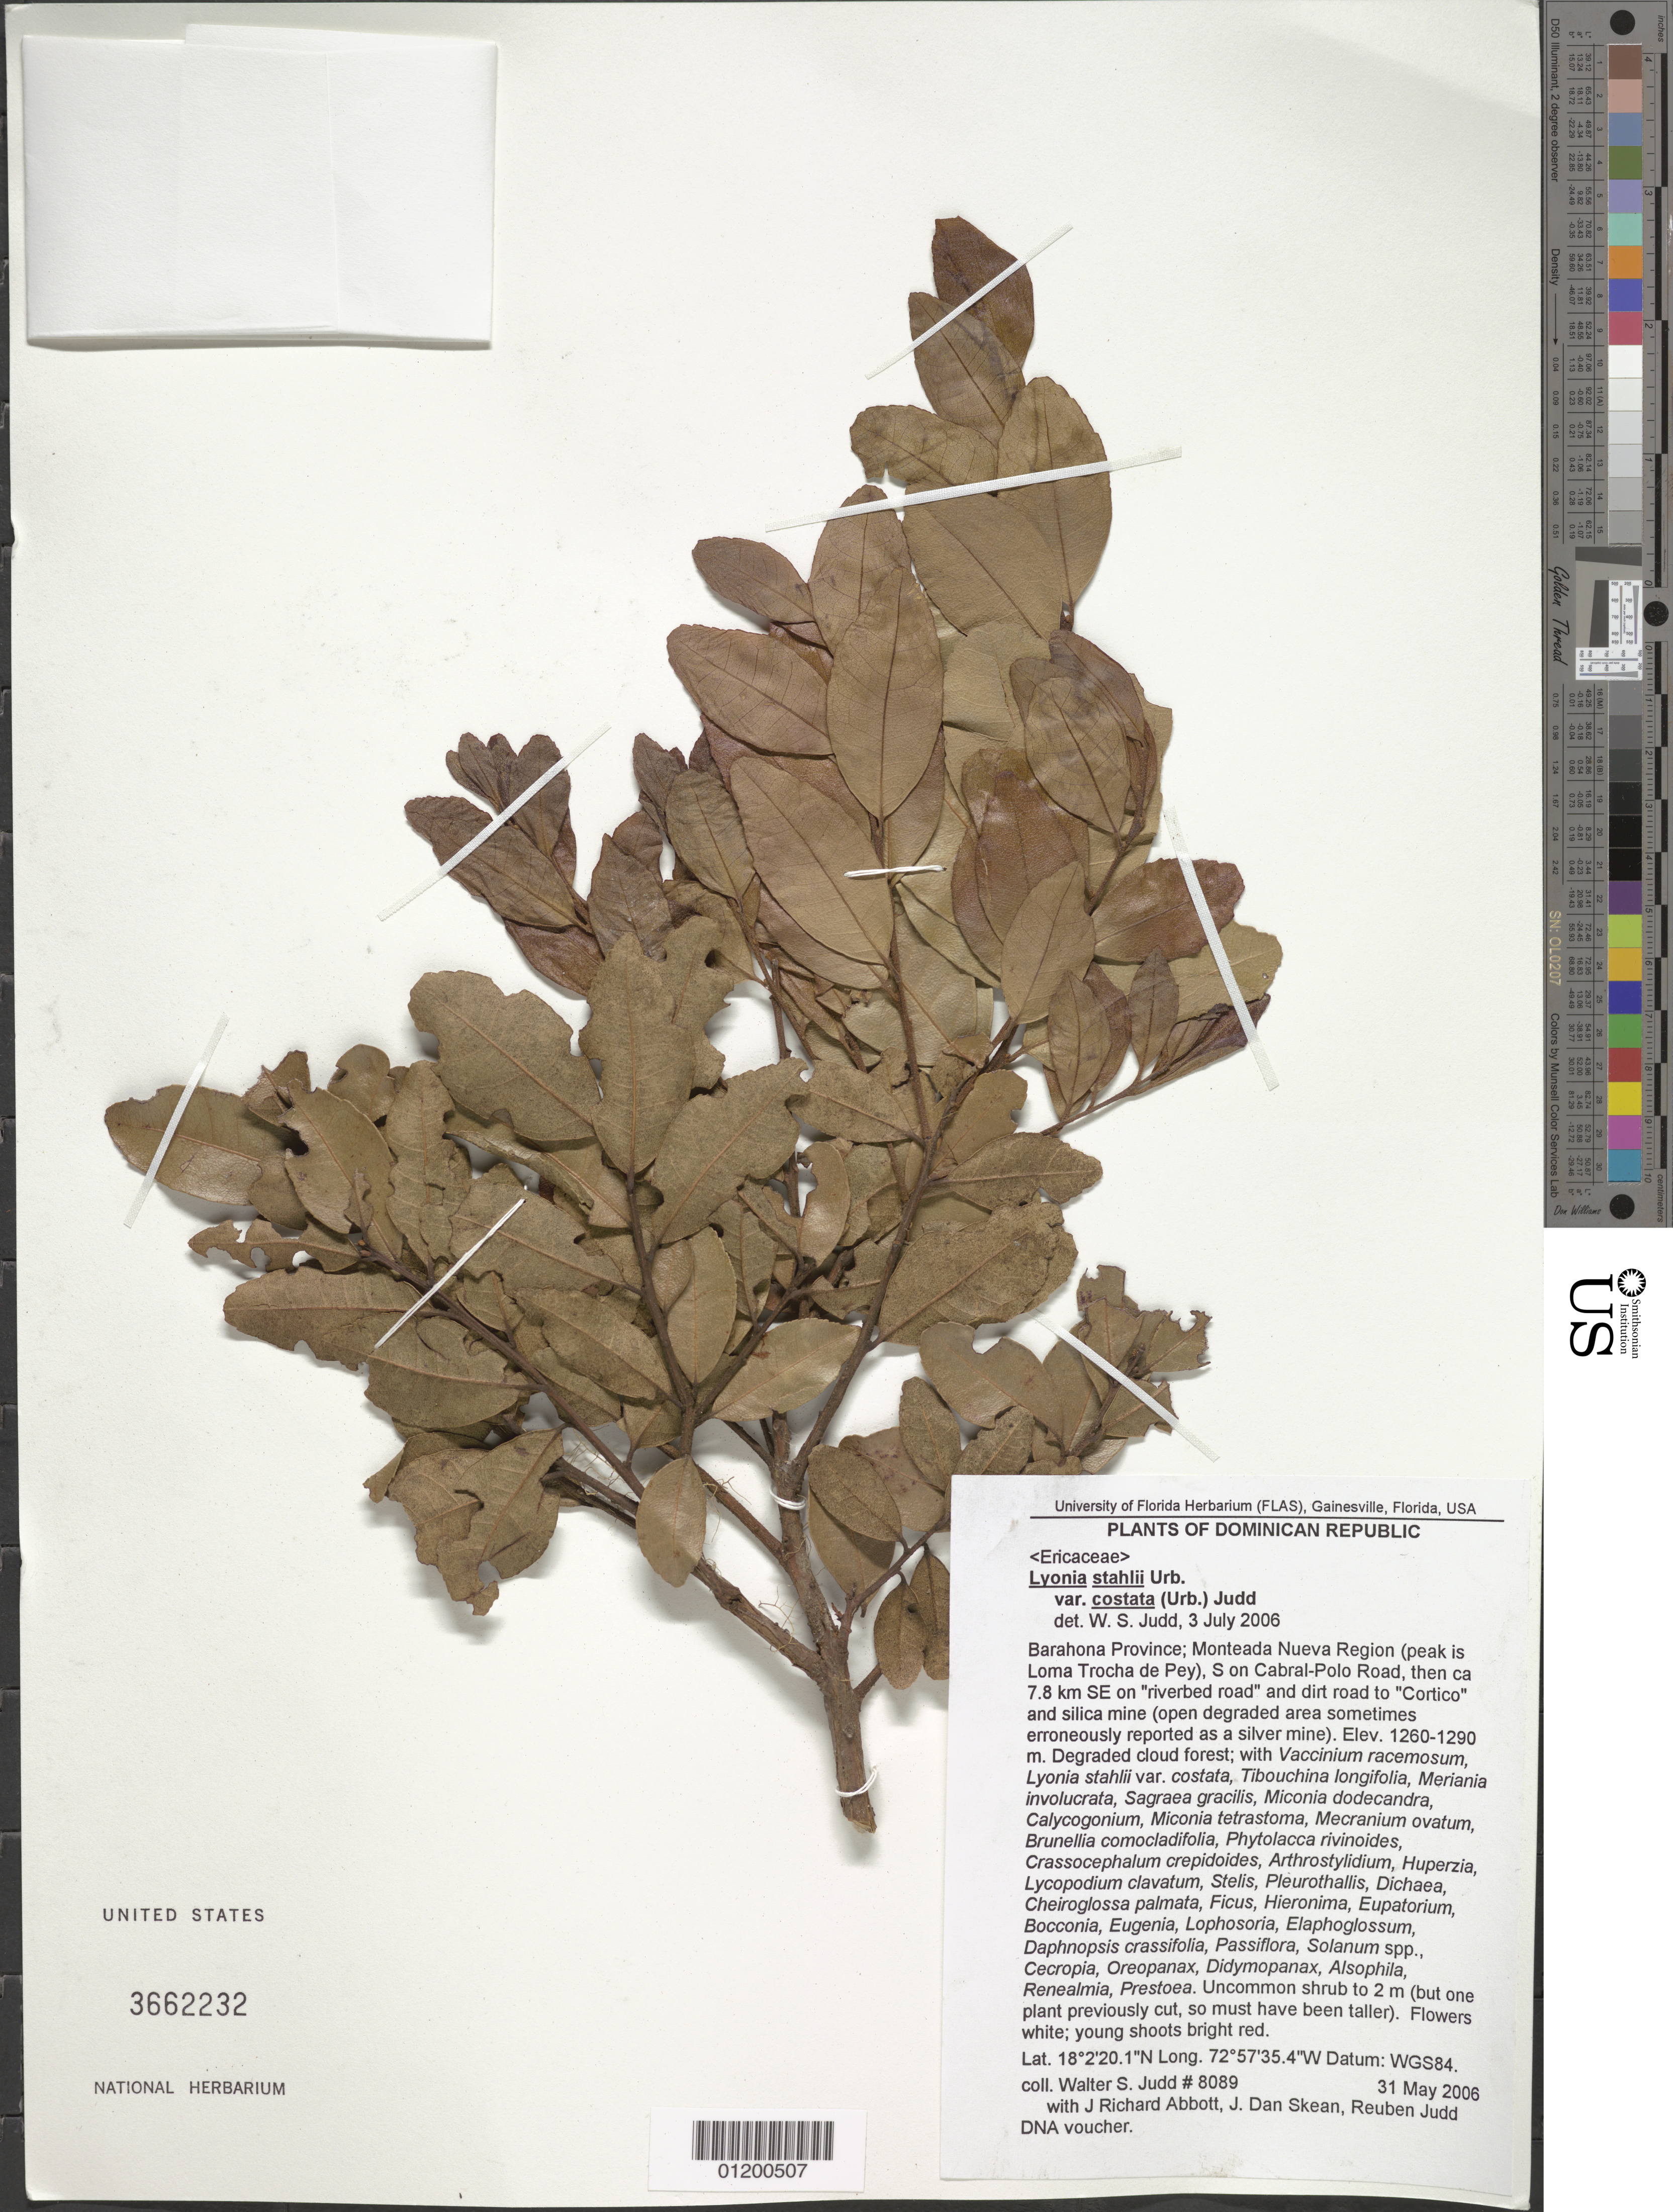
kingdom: Plantae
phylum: Tracheophyta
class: Magnoliopsida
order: Ericales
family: Ericaceae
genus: Lyonia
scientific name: Lyonia stahlii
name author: Urb.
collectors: W. Judd, J. R. Abbott, D. Skean & R. Judd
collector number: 8089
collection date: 2006-05-31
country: Dominican Republic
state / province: Barahona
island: Hispaniola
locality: Monteada Nueva Region (peak is Loma Trocha de Pey), S on Cabral-Polo Road, then ca 7.8 km SE on "riverbed road" and dirt road to "Cortico" and silica mine. DNA voucher.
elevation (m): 1260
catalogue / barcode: US 3662232